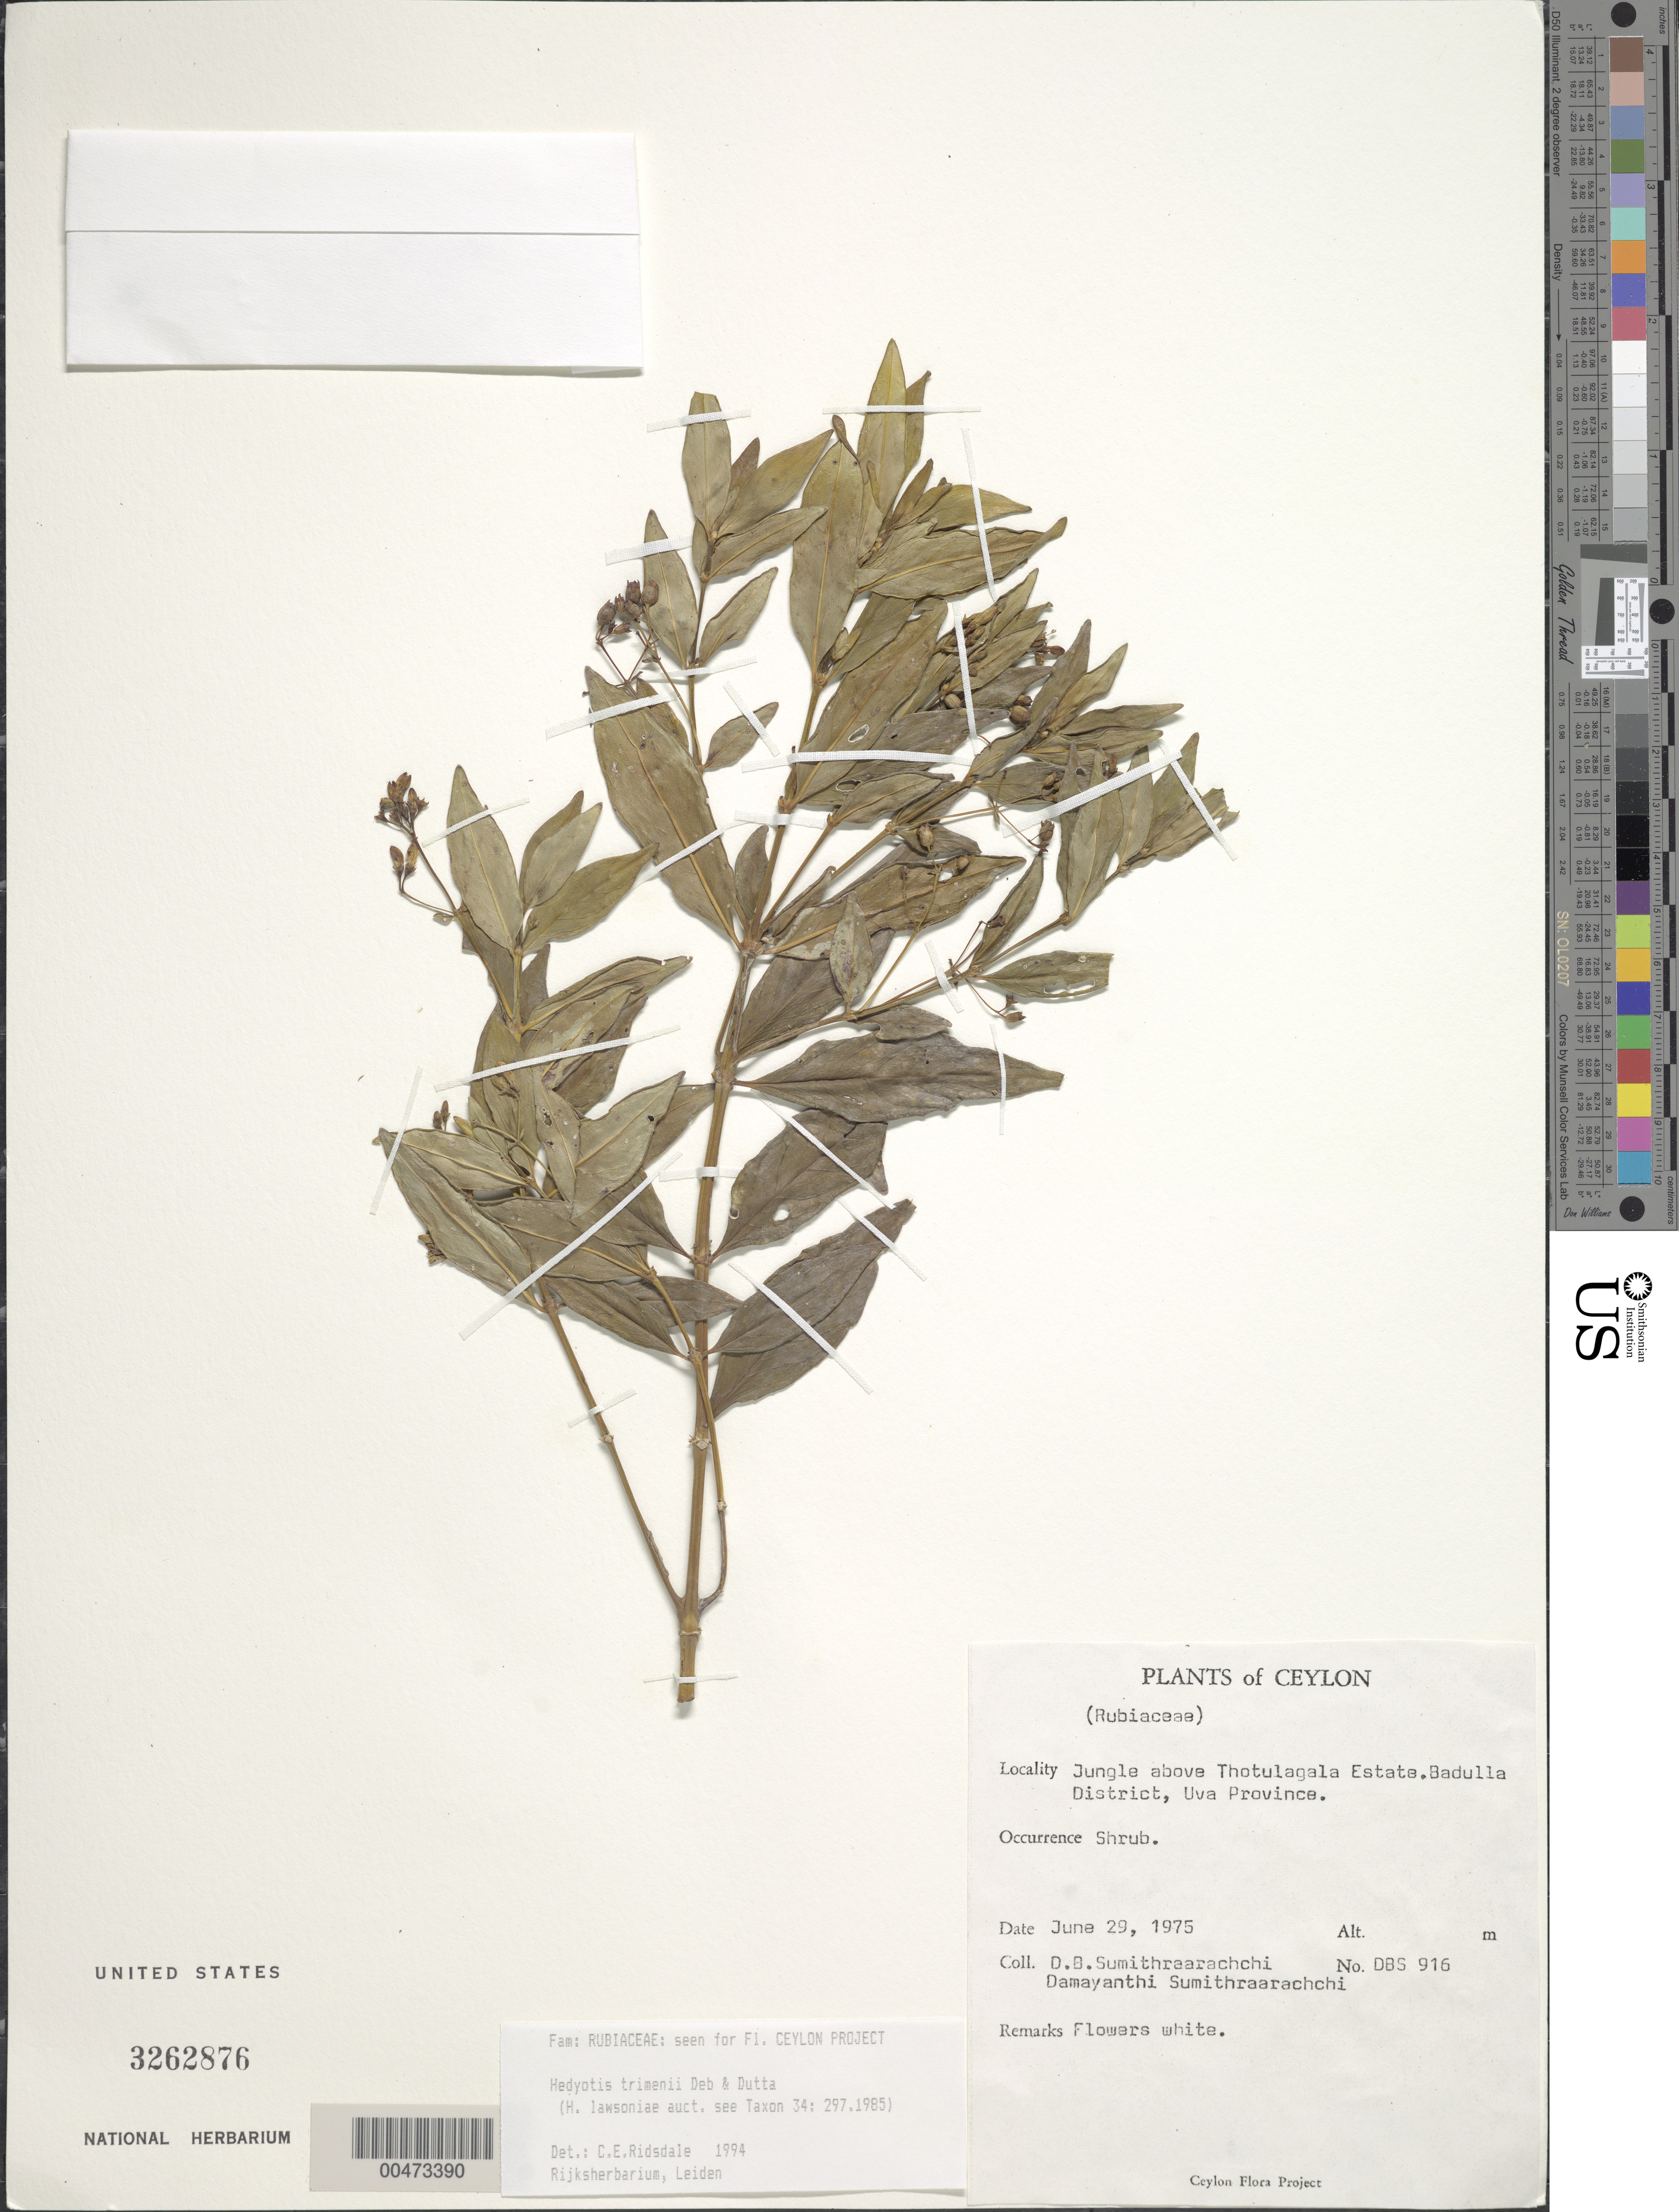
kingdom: Plantae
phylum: Tracheophyta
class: Magnoliopsida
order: Gentianales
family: Rubiaceae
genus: Hedyotis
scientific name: Hedyotis trimenii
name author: Deb & R. Dutta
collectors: D. B. Sumithraarachchi & D. B. Sumithraarachchi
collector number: DBS 916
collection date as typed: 29 Jun 1975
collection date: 1975-06-29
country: Sri Lanka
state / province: Uva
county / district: Badulla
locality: above Thotulagala Estate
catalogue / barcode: US 3262876